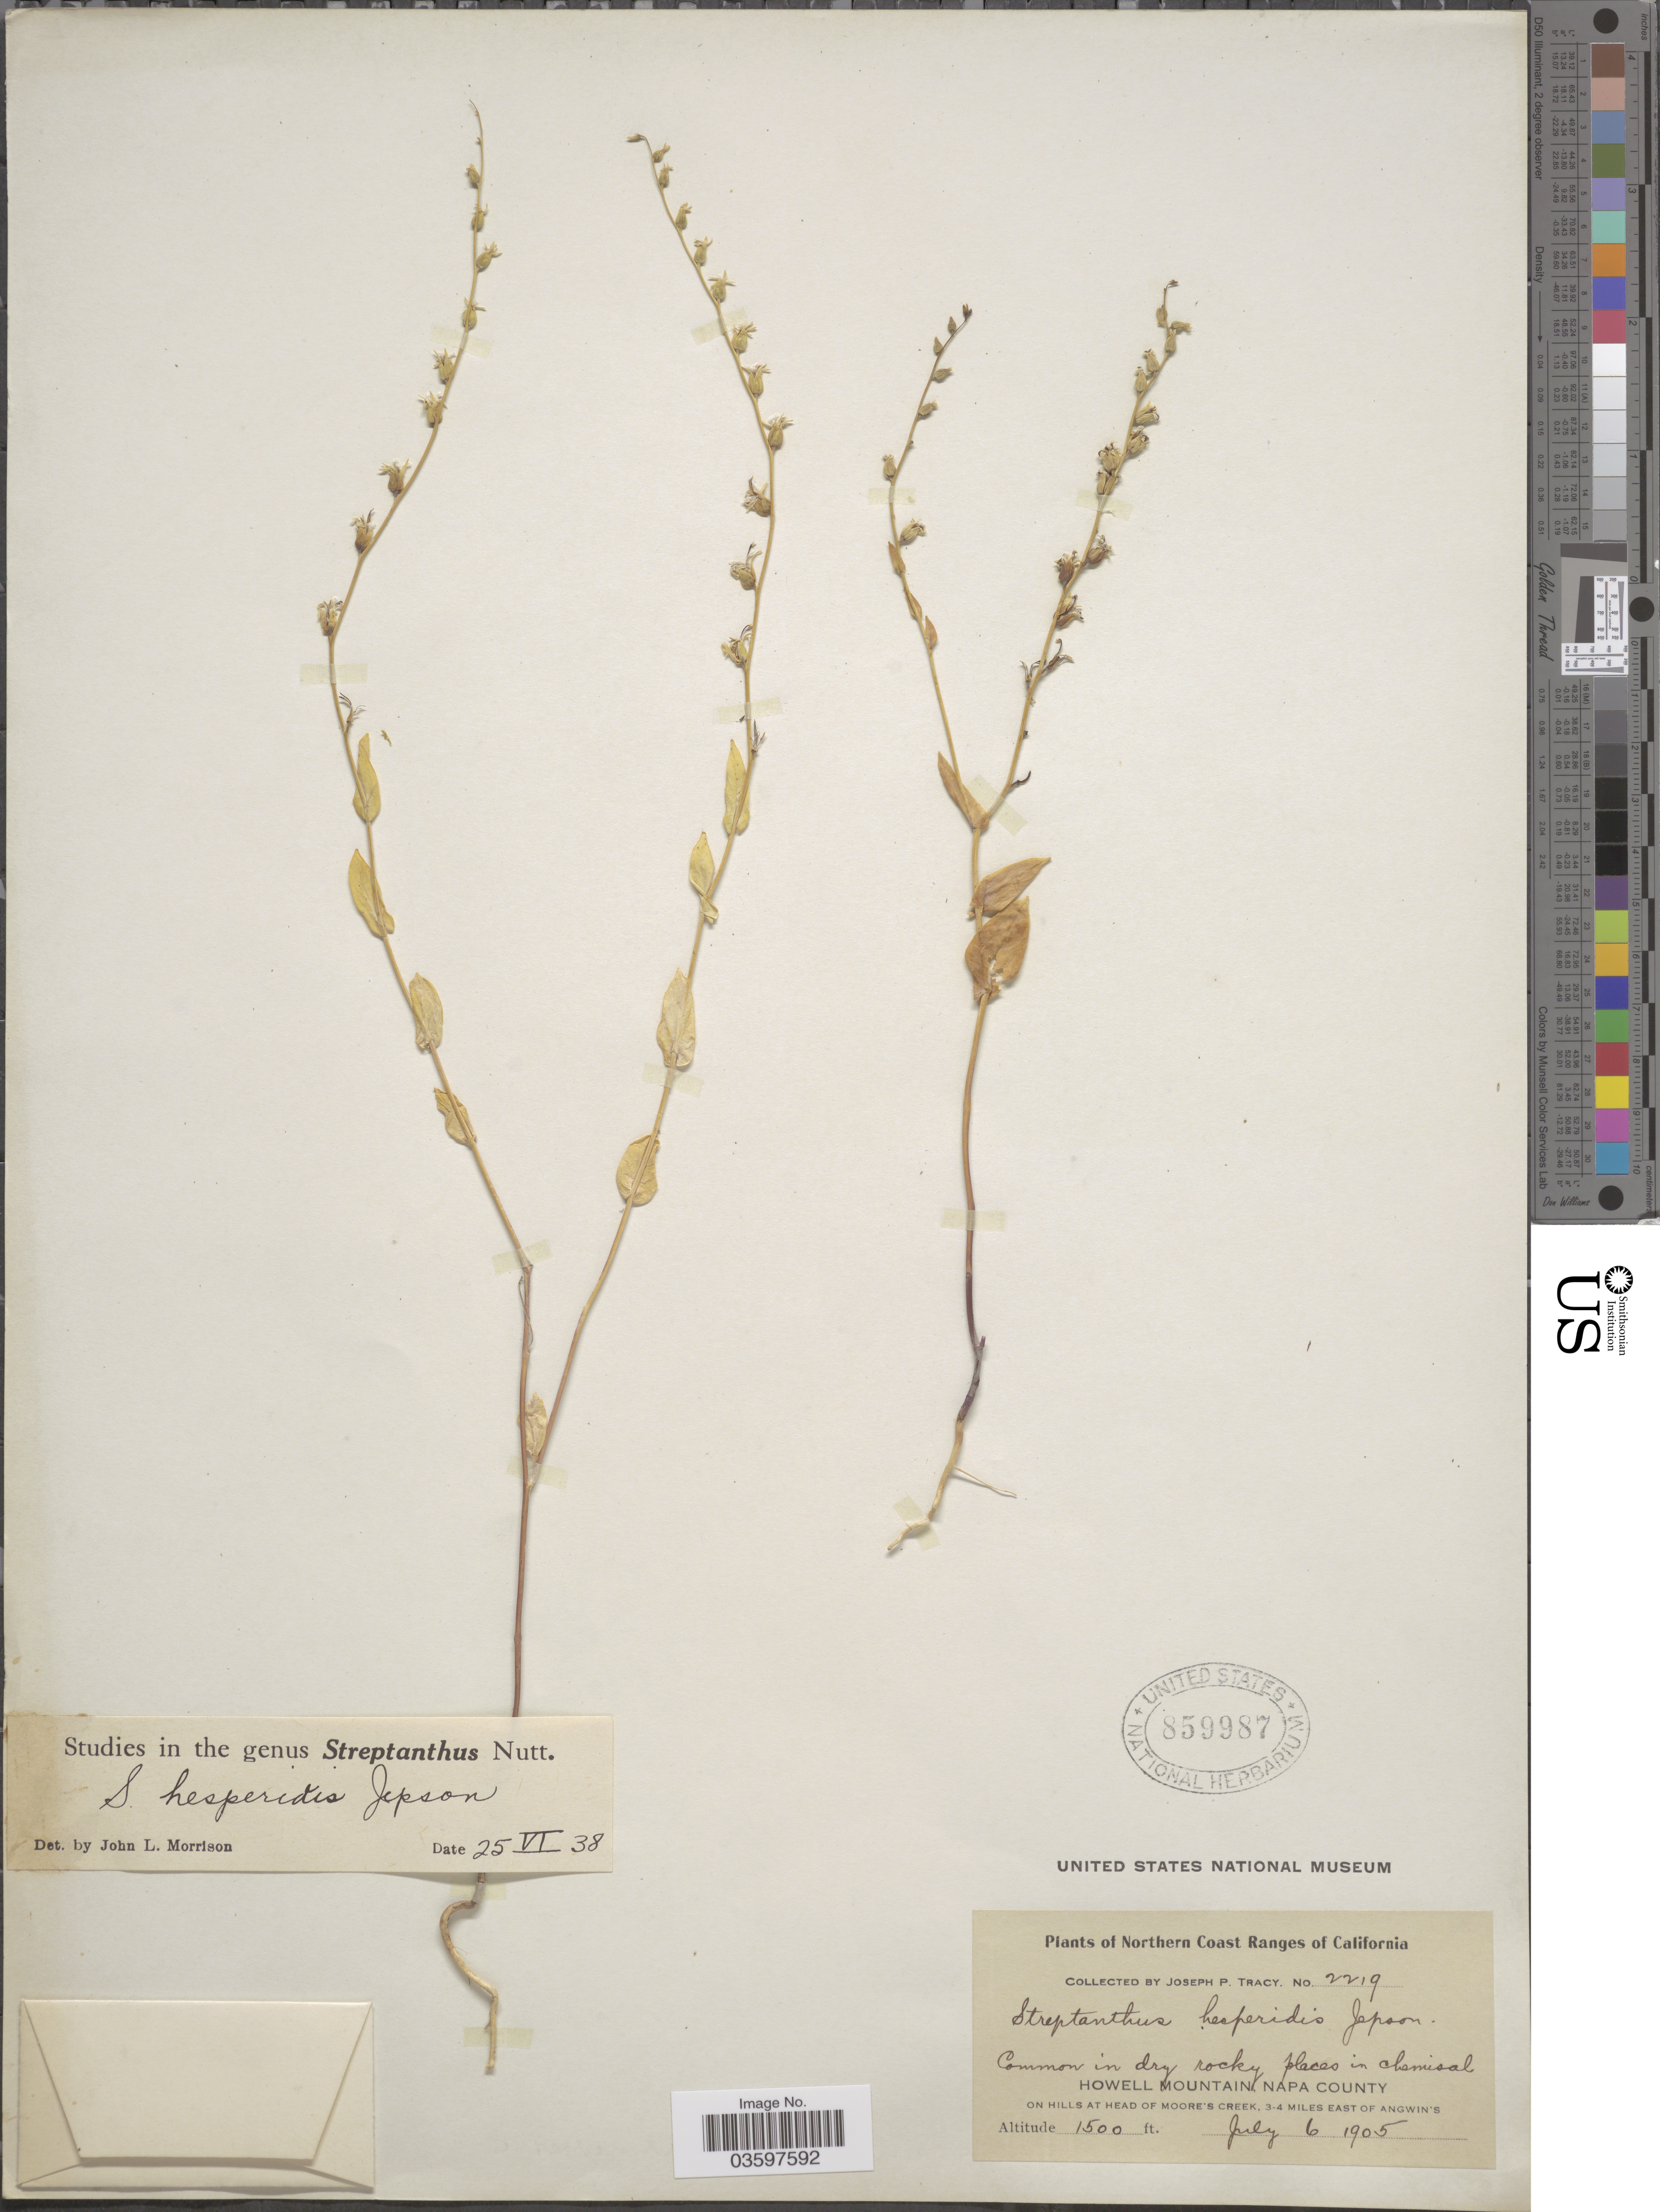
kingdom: Plantae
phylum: Tracheophyta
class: Magnoliopsida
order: Brassicales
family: Brassicaceae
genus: Streptanthus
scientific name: Streptanthus hesperidis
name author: Jeps.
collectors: J. Tracy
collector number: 2219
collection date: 1905-07-06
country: United States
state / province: California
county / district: Napa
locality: Northern Coast Ranges. Howell Mountain, Napa County. On hills at head of Moore's Creek, 3-4 miles east of Angwin's.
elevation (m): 457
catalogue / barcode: US 859987